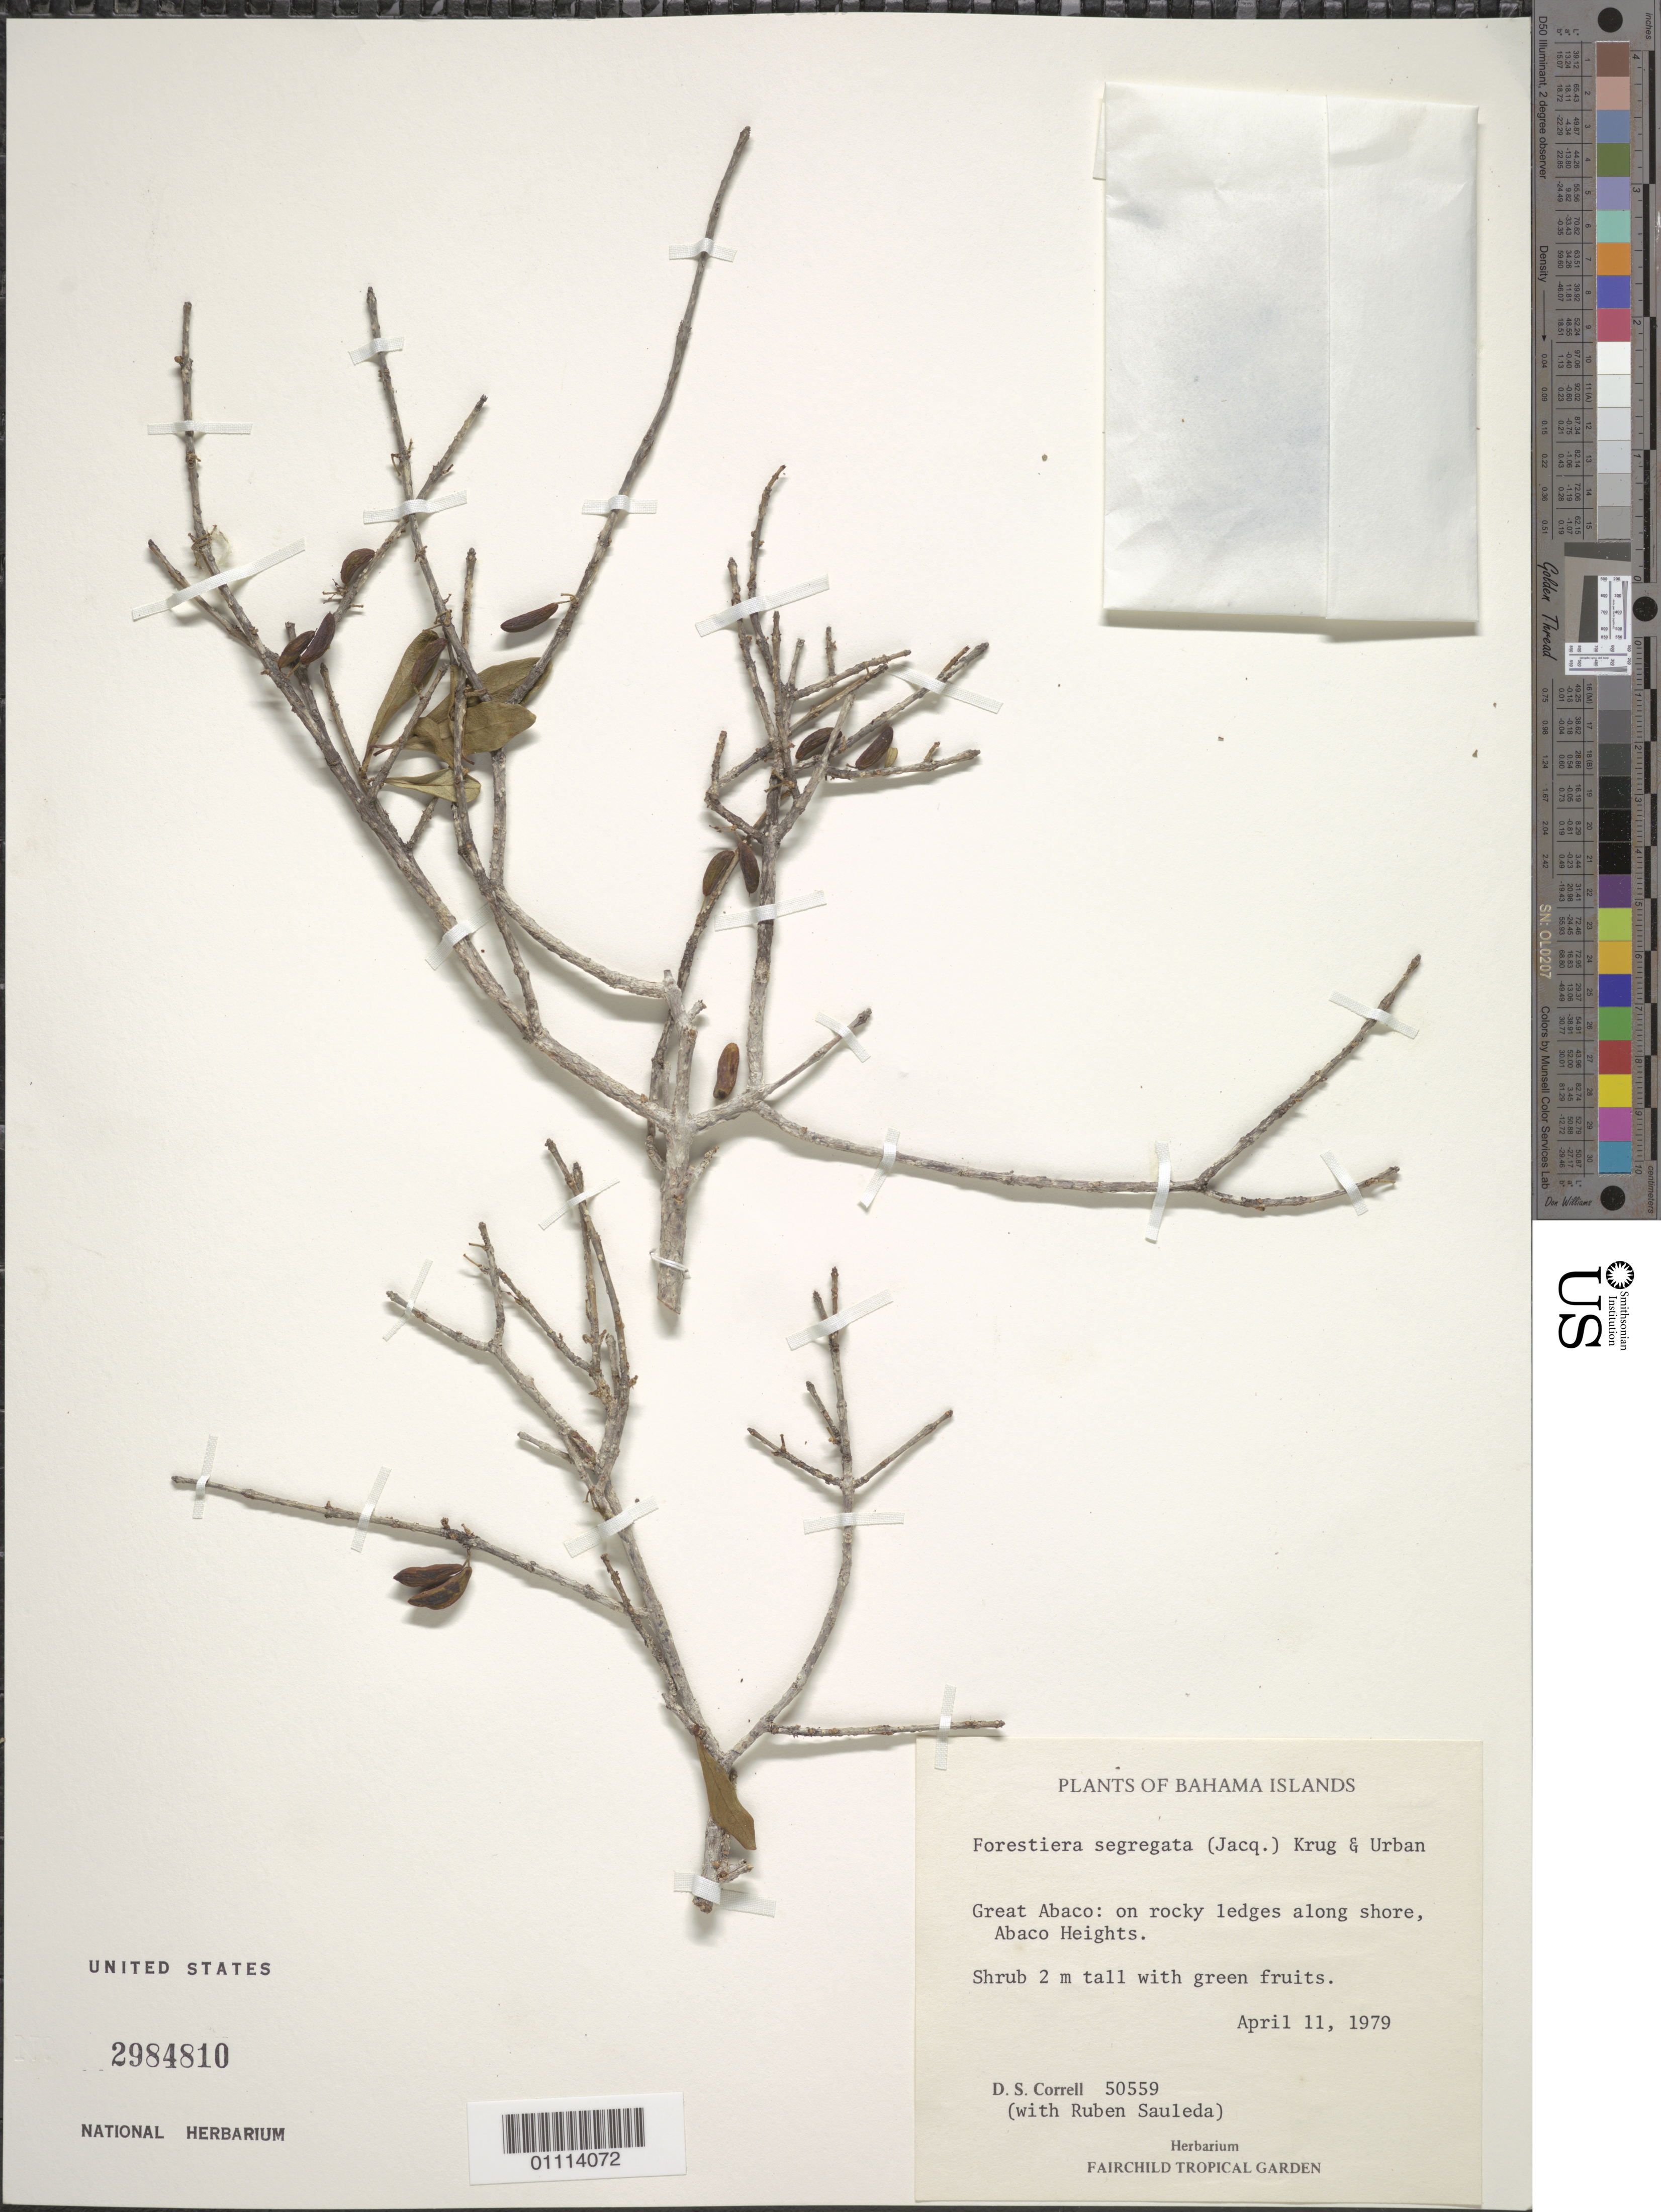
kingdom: Plantae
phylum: Tracheophyta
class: Magnoliopsida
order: Lamiales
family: Oleaceae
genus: Forestiera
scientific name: Forestiera segregata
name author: (Jacq.) Krug & Urb.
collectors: D. S. Correll & R. Sauleda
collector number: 50559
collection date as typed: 11 Apr 1979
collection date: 1979-04-11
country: Bahamas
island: Great Abaco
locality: Great Abaco: on rocky ledges along shore, Abaco Heights.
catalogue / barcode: US 2984810